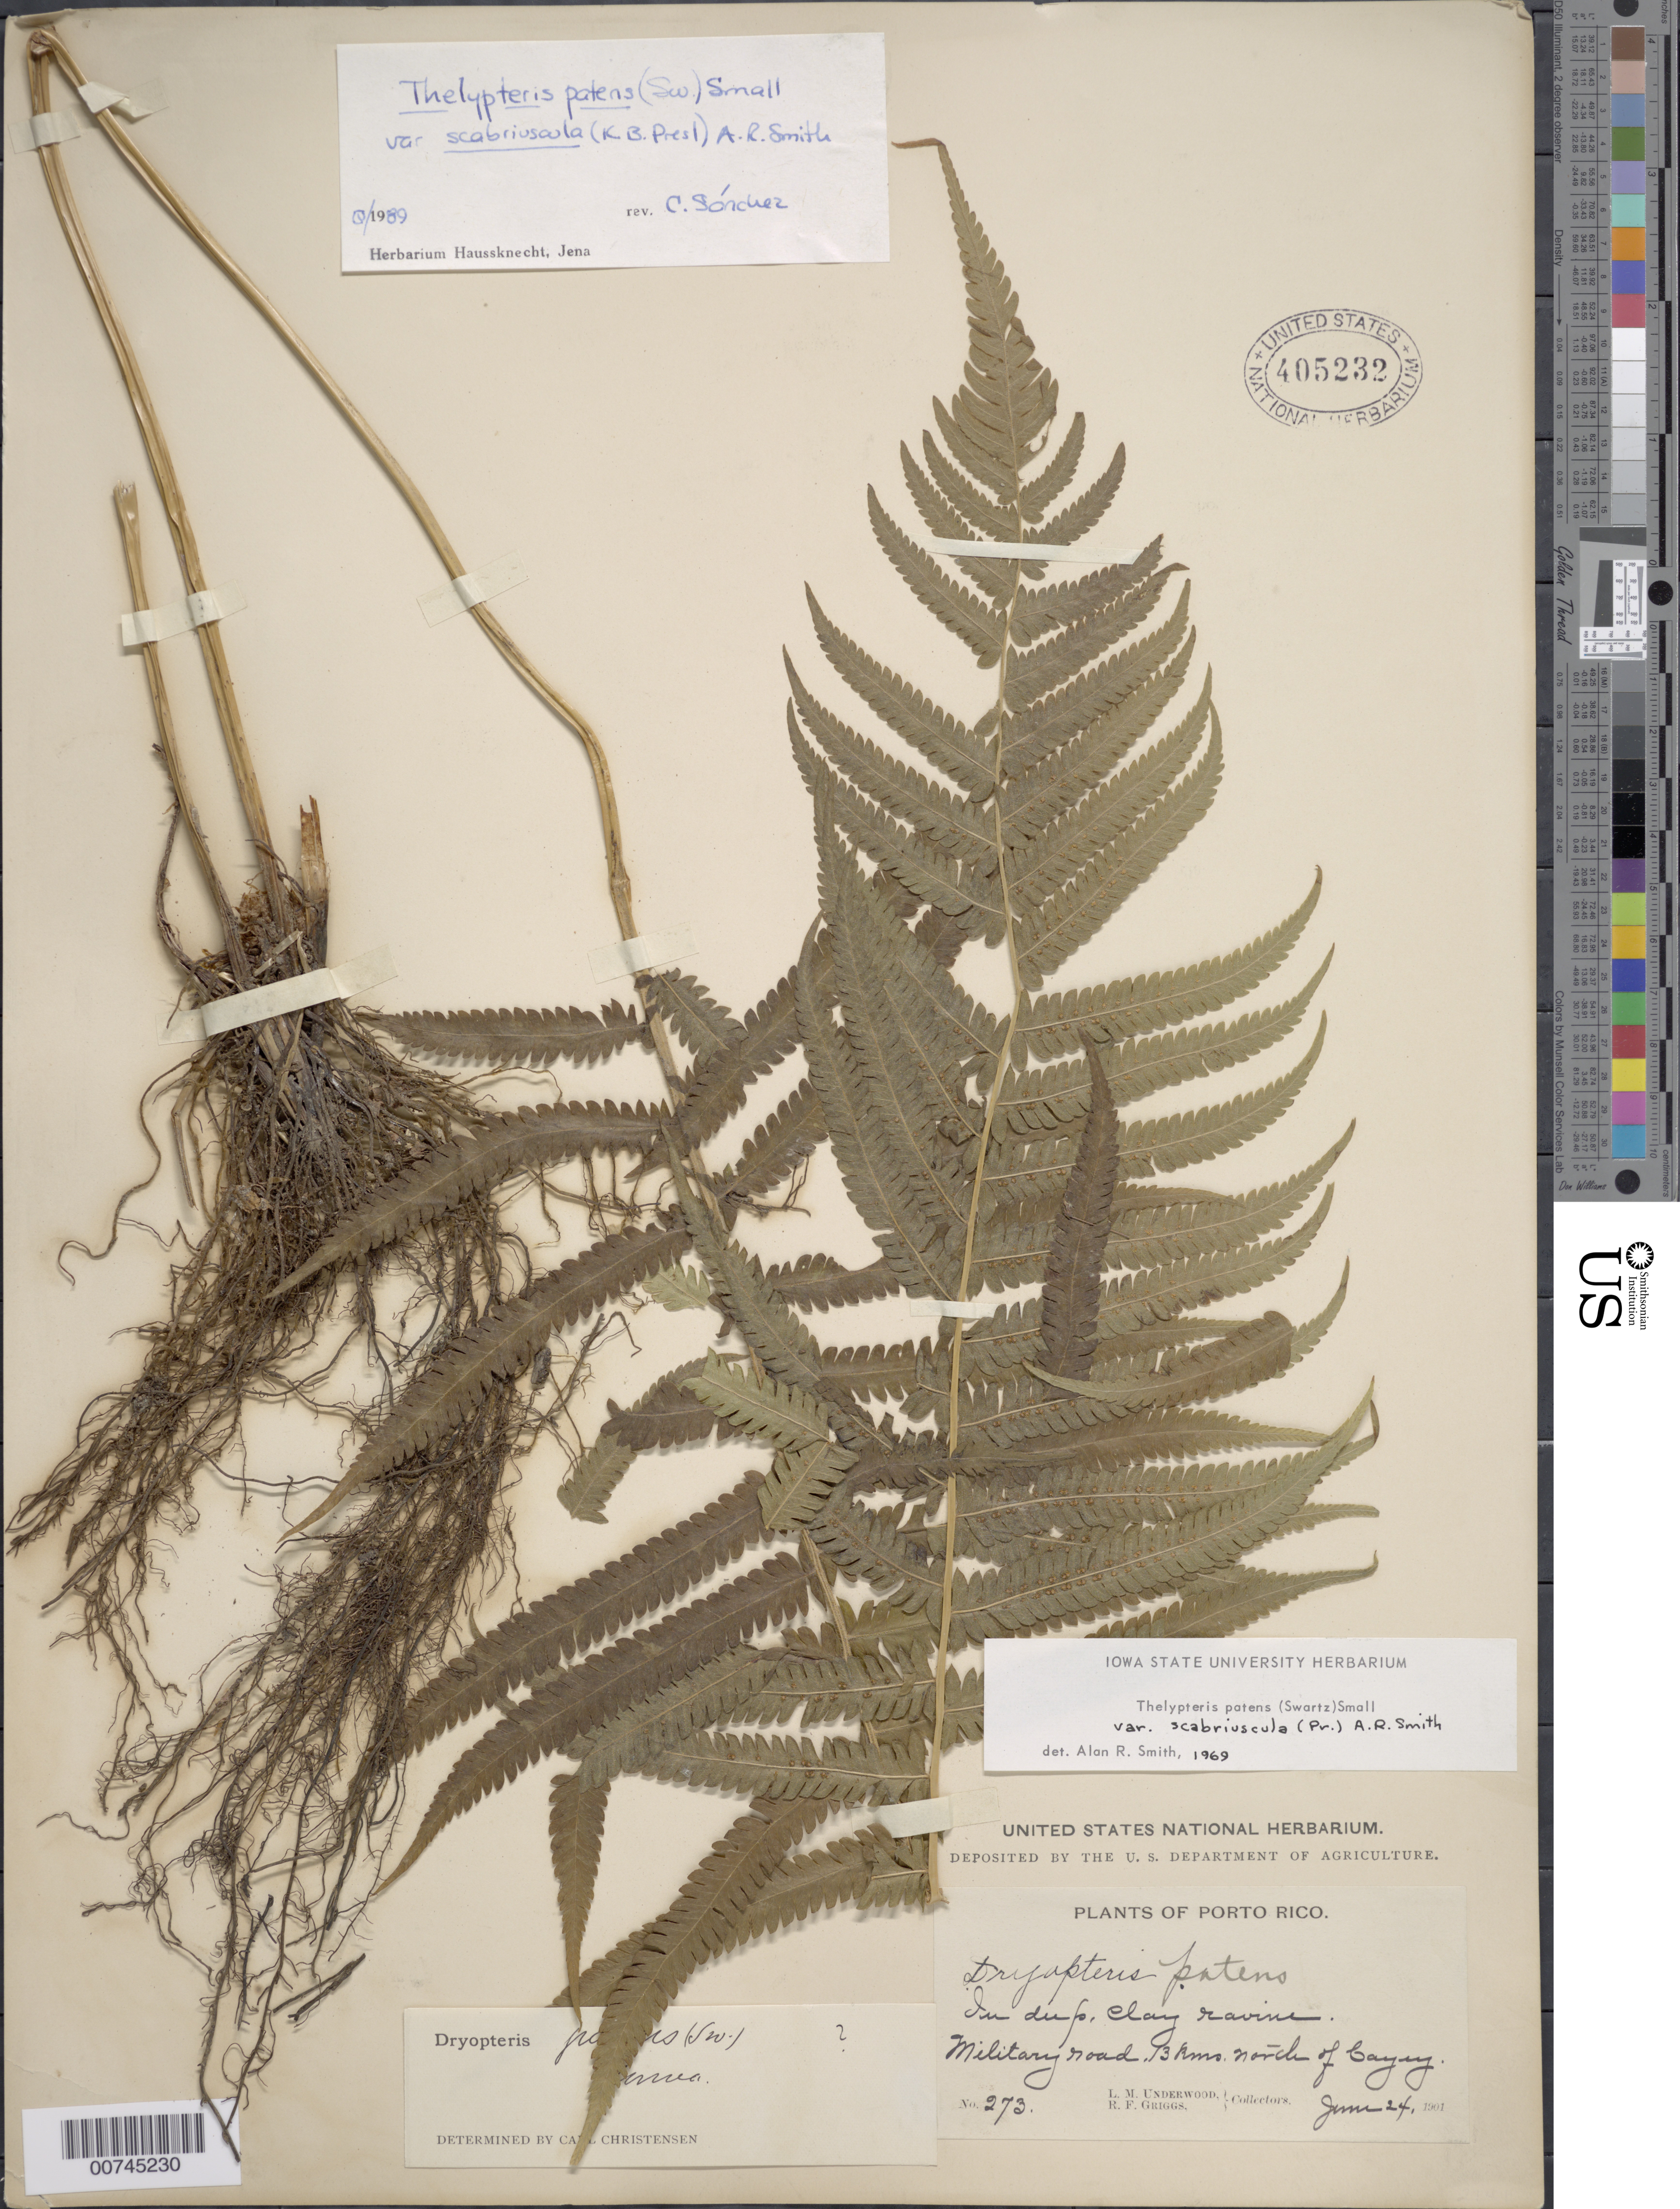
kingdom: Plantae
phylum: Tracheophyta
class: Polypodiopsida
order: Polypodiales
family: Thelypteridaceae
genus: Christella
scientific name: Christella serra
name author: (Sw.) Holttum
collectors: L. M. Underwood & R. F. Griggs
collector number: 273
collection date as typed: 24 Jun 1901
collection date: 1901-06-24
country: Puerto Rico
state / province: Cayey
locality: Military road 13 kms north of Cayey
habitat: In deep, clay ravine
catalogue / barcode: US 405232